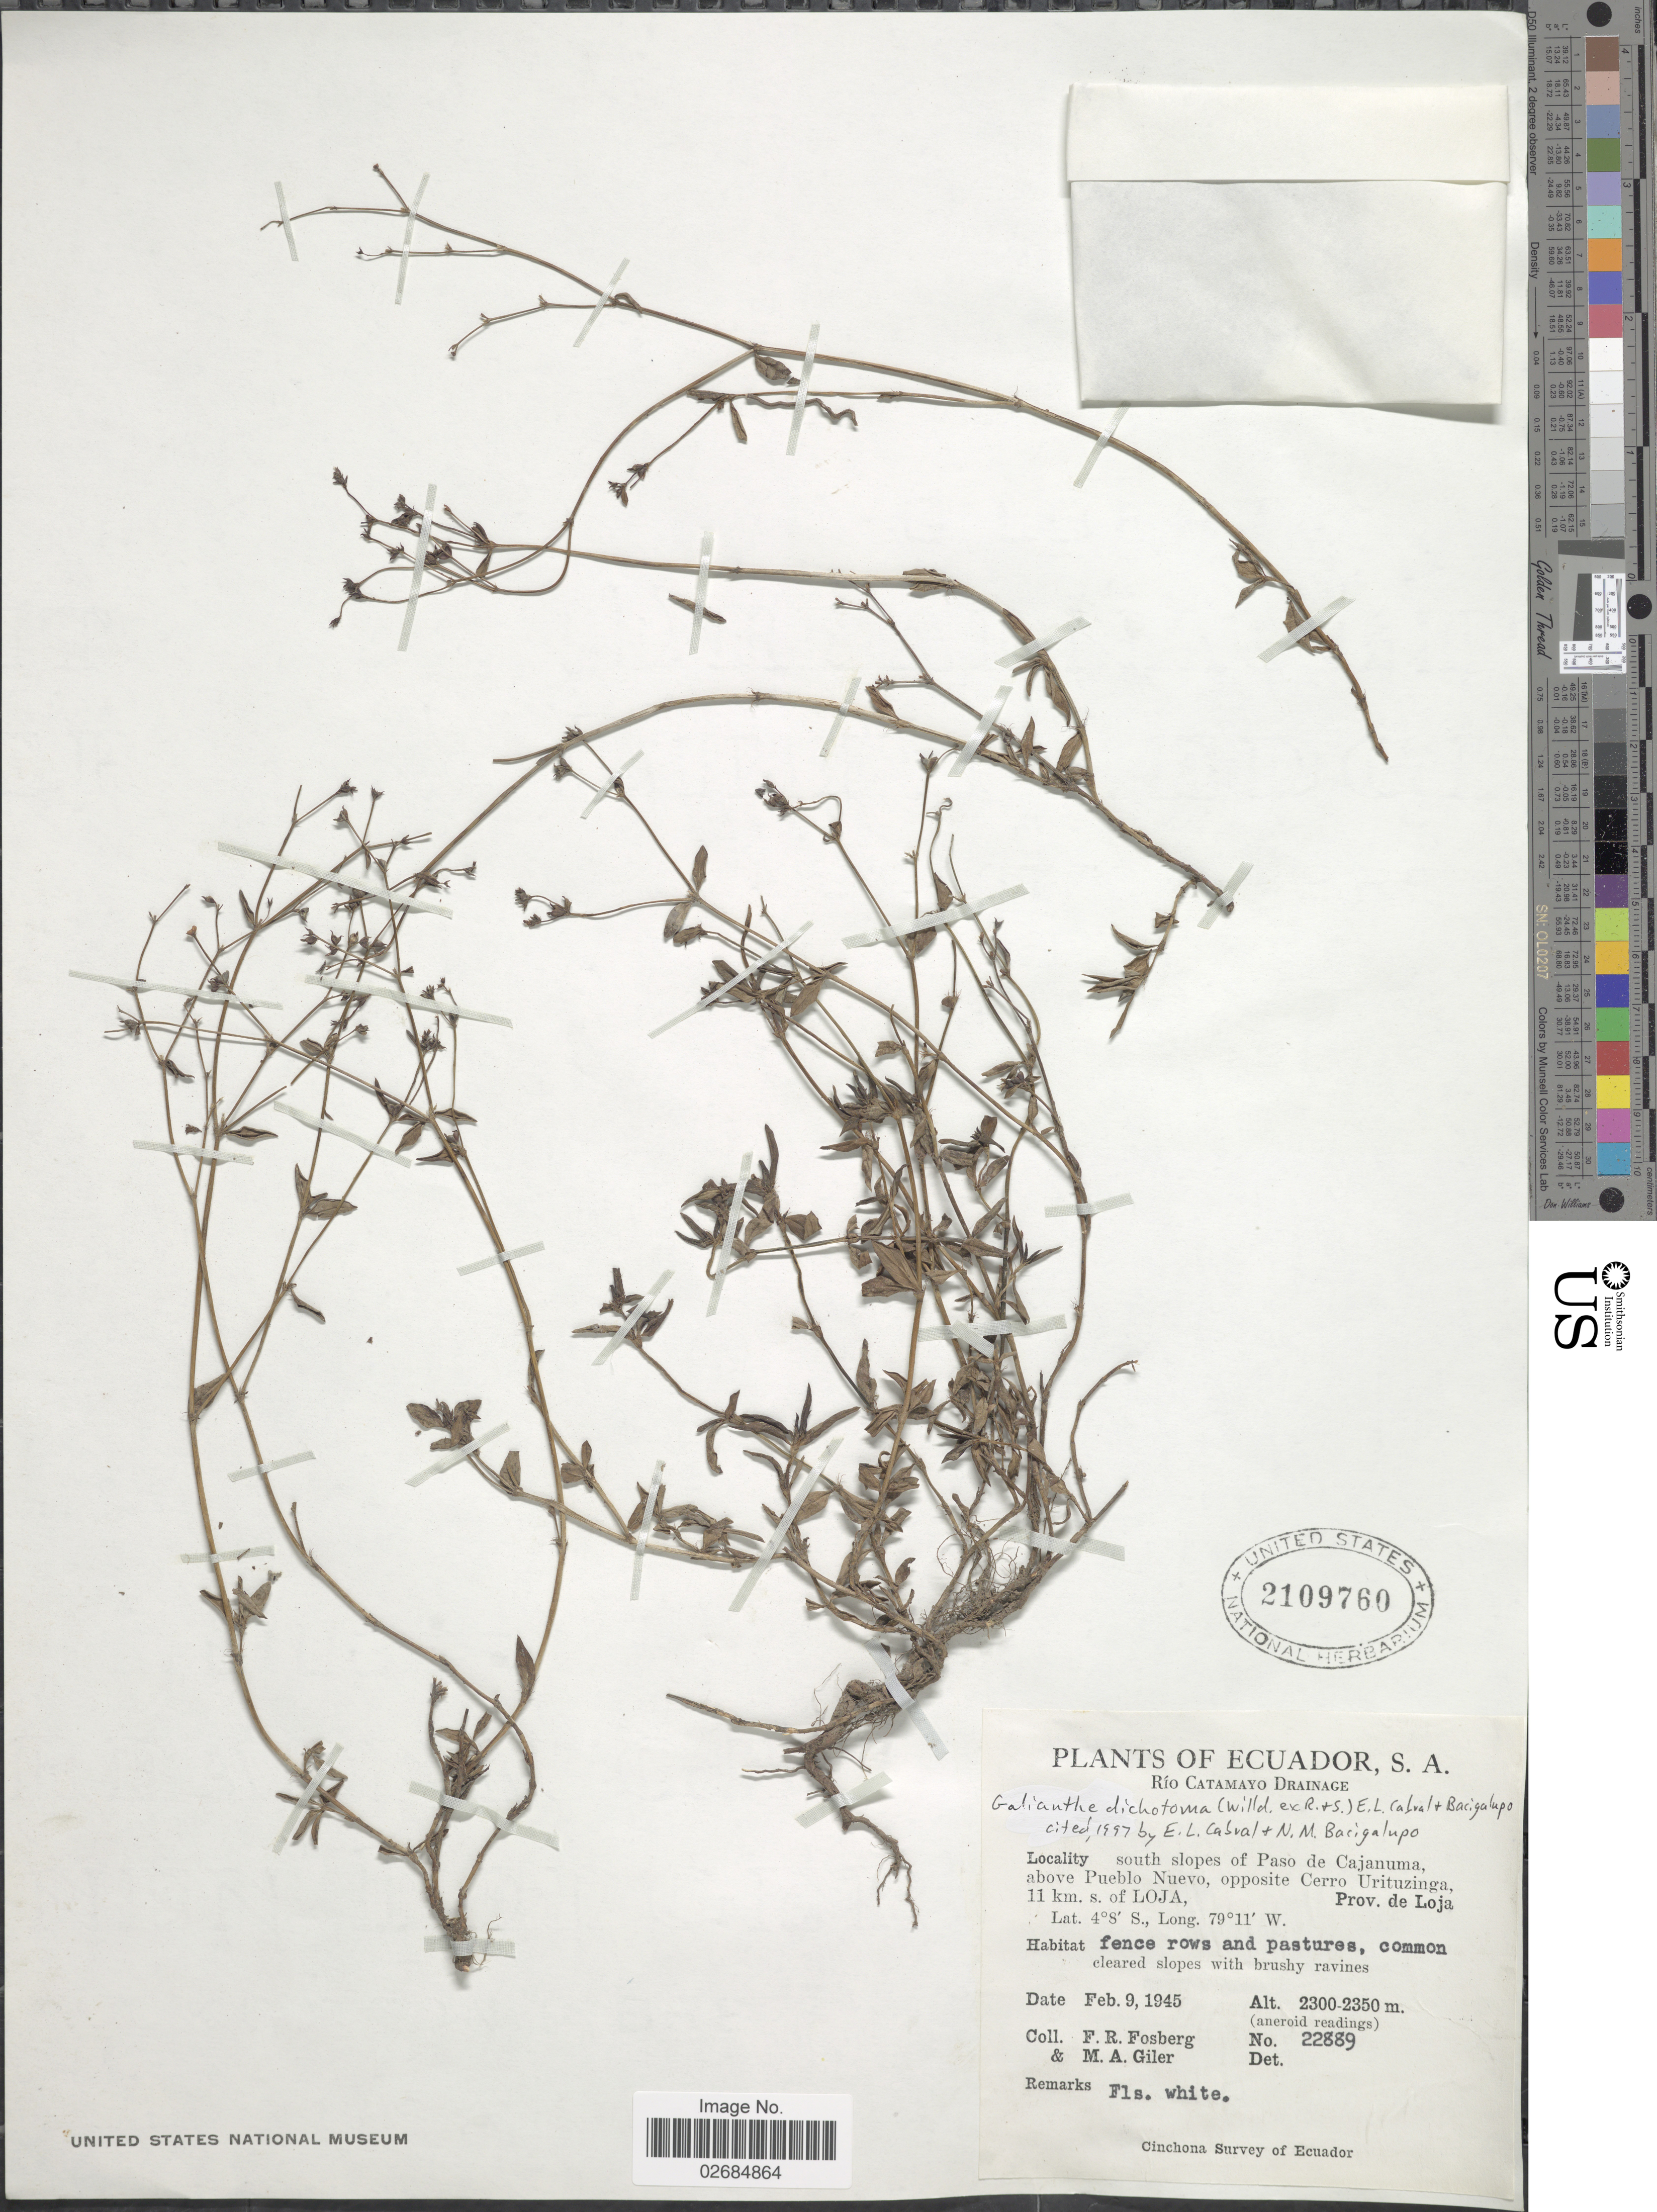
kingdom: Plantae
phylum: Tracheophyta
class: Magnoliopsida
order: Gentianales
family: Rubiaceae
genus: Galianthe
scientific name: Galianthe dichotoma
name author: (Willd.) E.L. Cabral & Bacigalupo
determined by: Kirkbride, J. H.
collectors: F. R. Fosberg & M. Giler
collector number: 22889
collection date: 1945-02-09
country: Ecuador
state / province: Loja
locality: Río Catamayo Drainage. South slopes of Paso de Cajanuma, above Pueblo Nuevo, opposite Cerro Urituzinga, 11 km. s. of Loja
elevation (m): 2300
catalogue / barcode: US 2109760